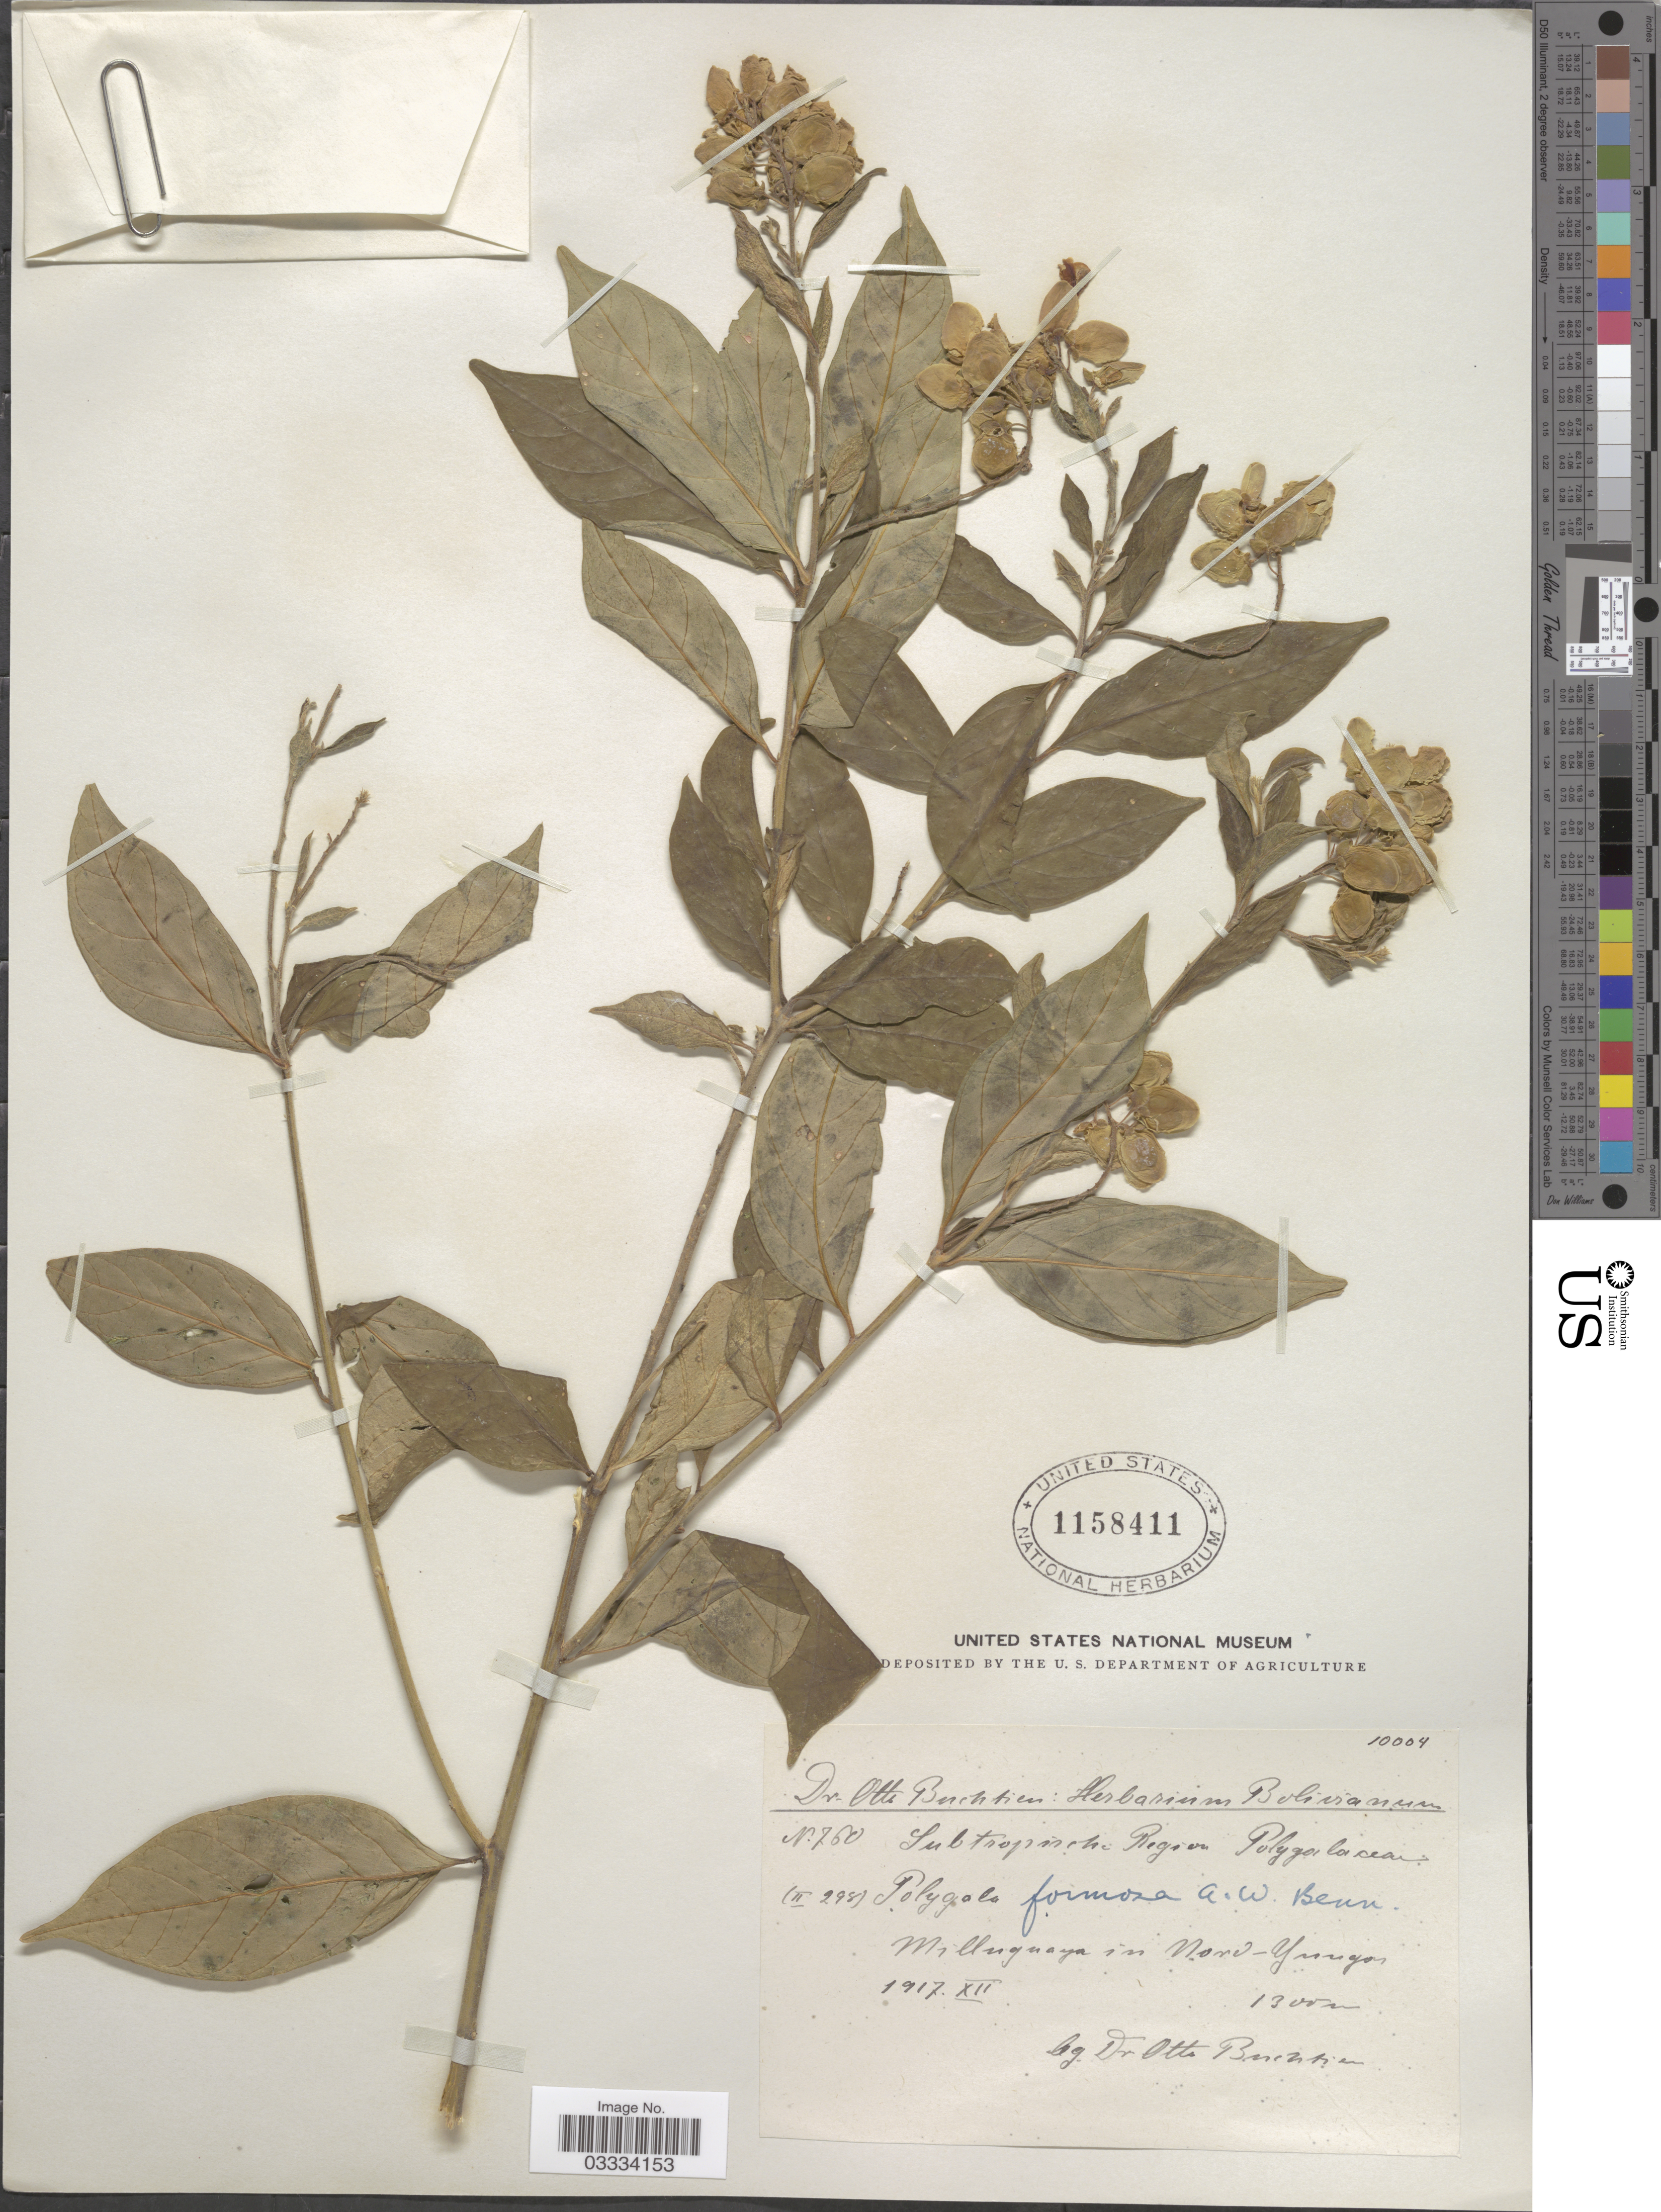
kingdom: Plantae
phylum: Tracheophyta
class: Magnoliopsida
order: Fabales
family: Polygalaceae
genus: Caamembeca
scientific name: Caamembeca andina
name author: (A.W. Benn.) J.F.B. Pastore & Mabb.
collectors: O. Buchtien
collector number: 760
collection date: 1917-12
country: Bolivia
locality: Milluguaya in Nord-Yungas.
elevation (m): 1300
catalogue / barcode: US 1158411